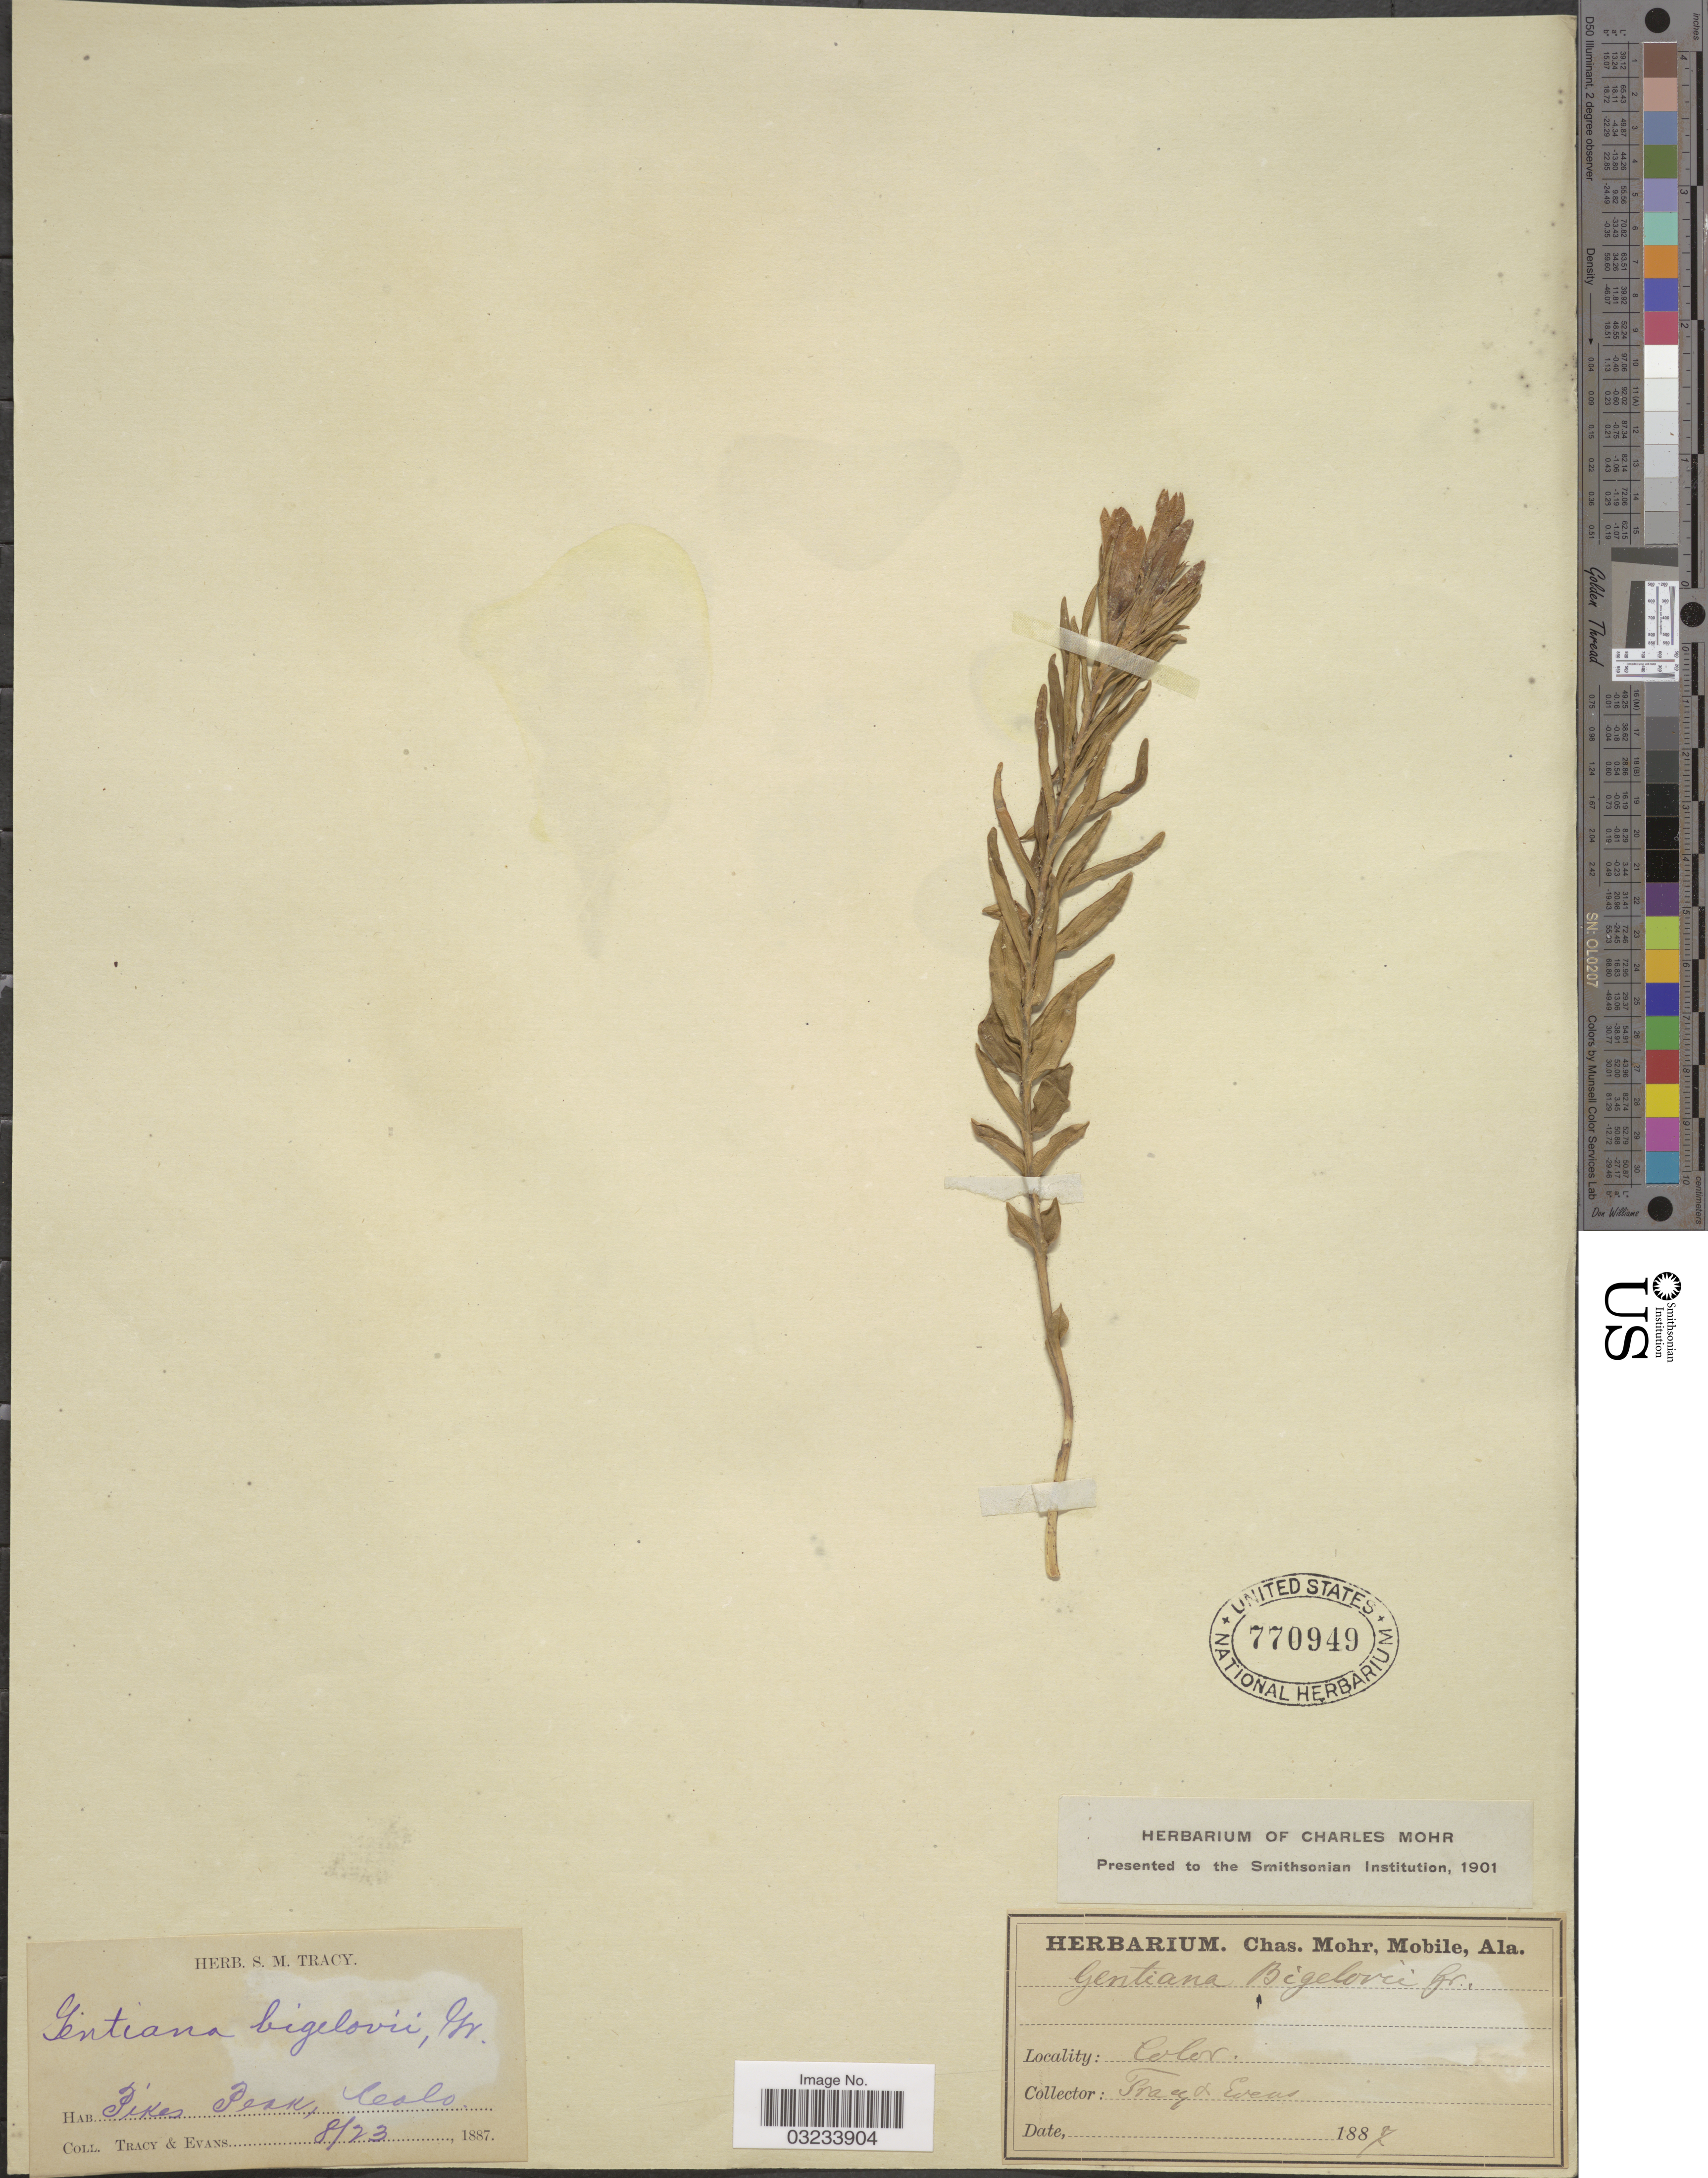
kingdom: Plantae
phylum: Tracheophyta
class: Magnoliopsida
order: Gentianales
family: Gentianaceae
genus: Gentiana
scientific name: Gentiana bigelovii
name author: A. Gray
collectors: S. M. Tracy & -- Evans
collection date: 1887-08-23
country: United States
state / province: Colorado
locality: Pikes Peak.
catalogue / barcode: US 770949